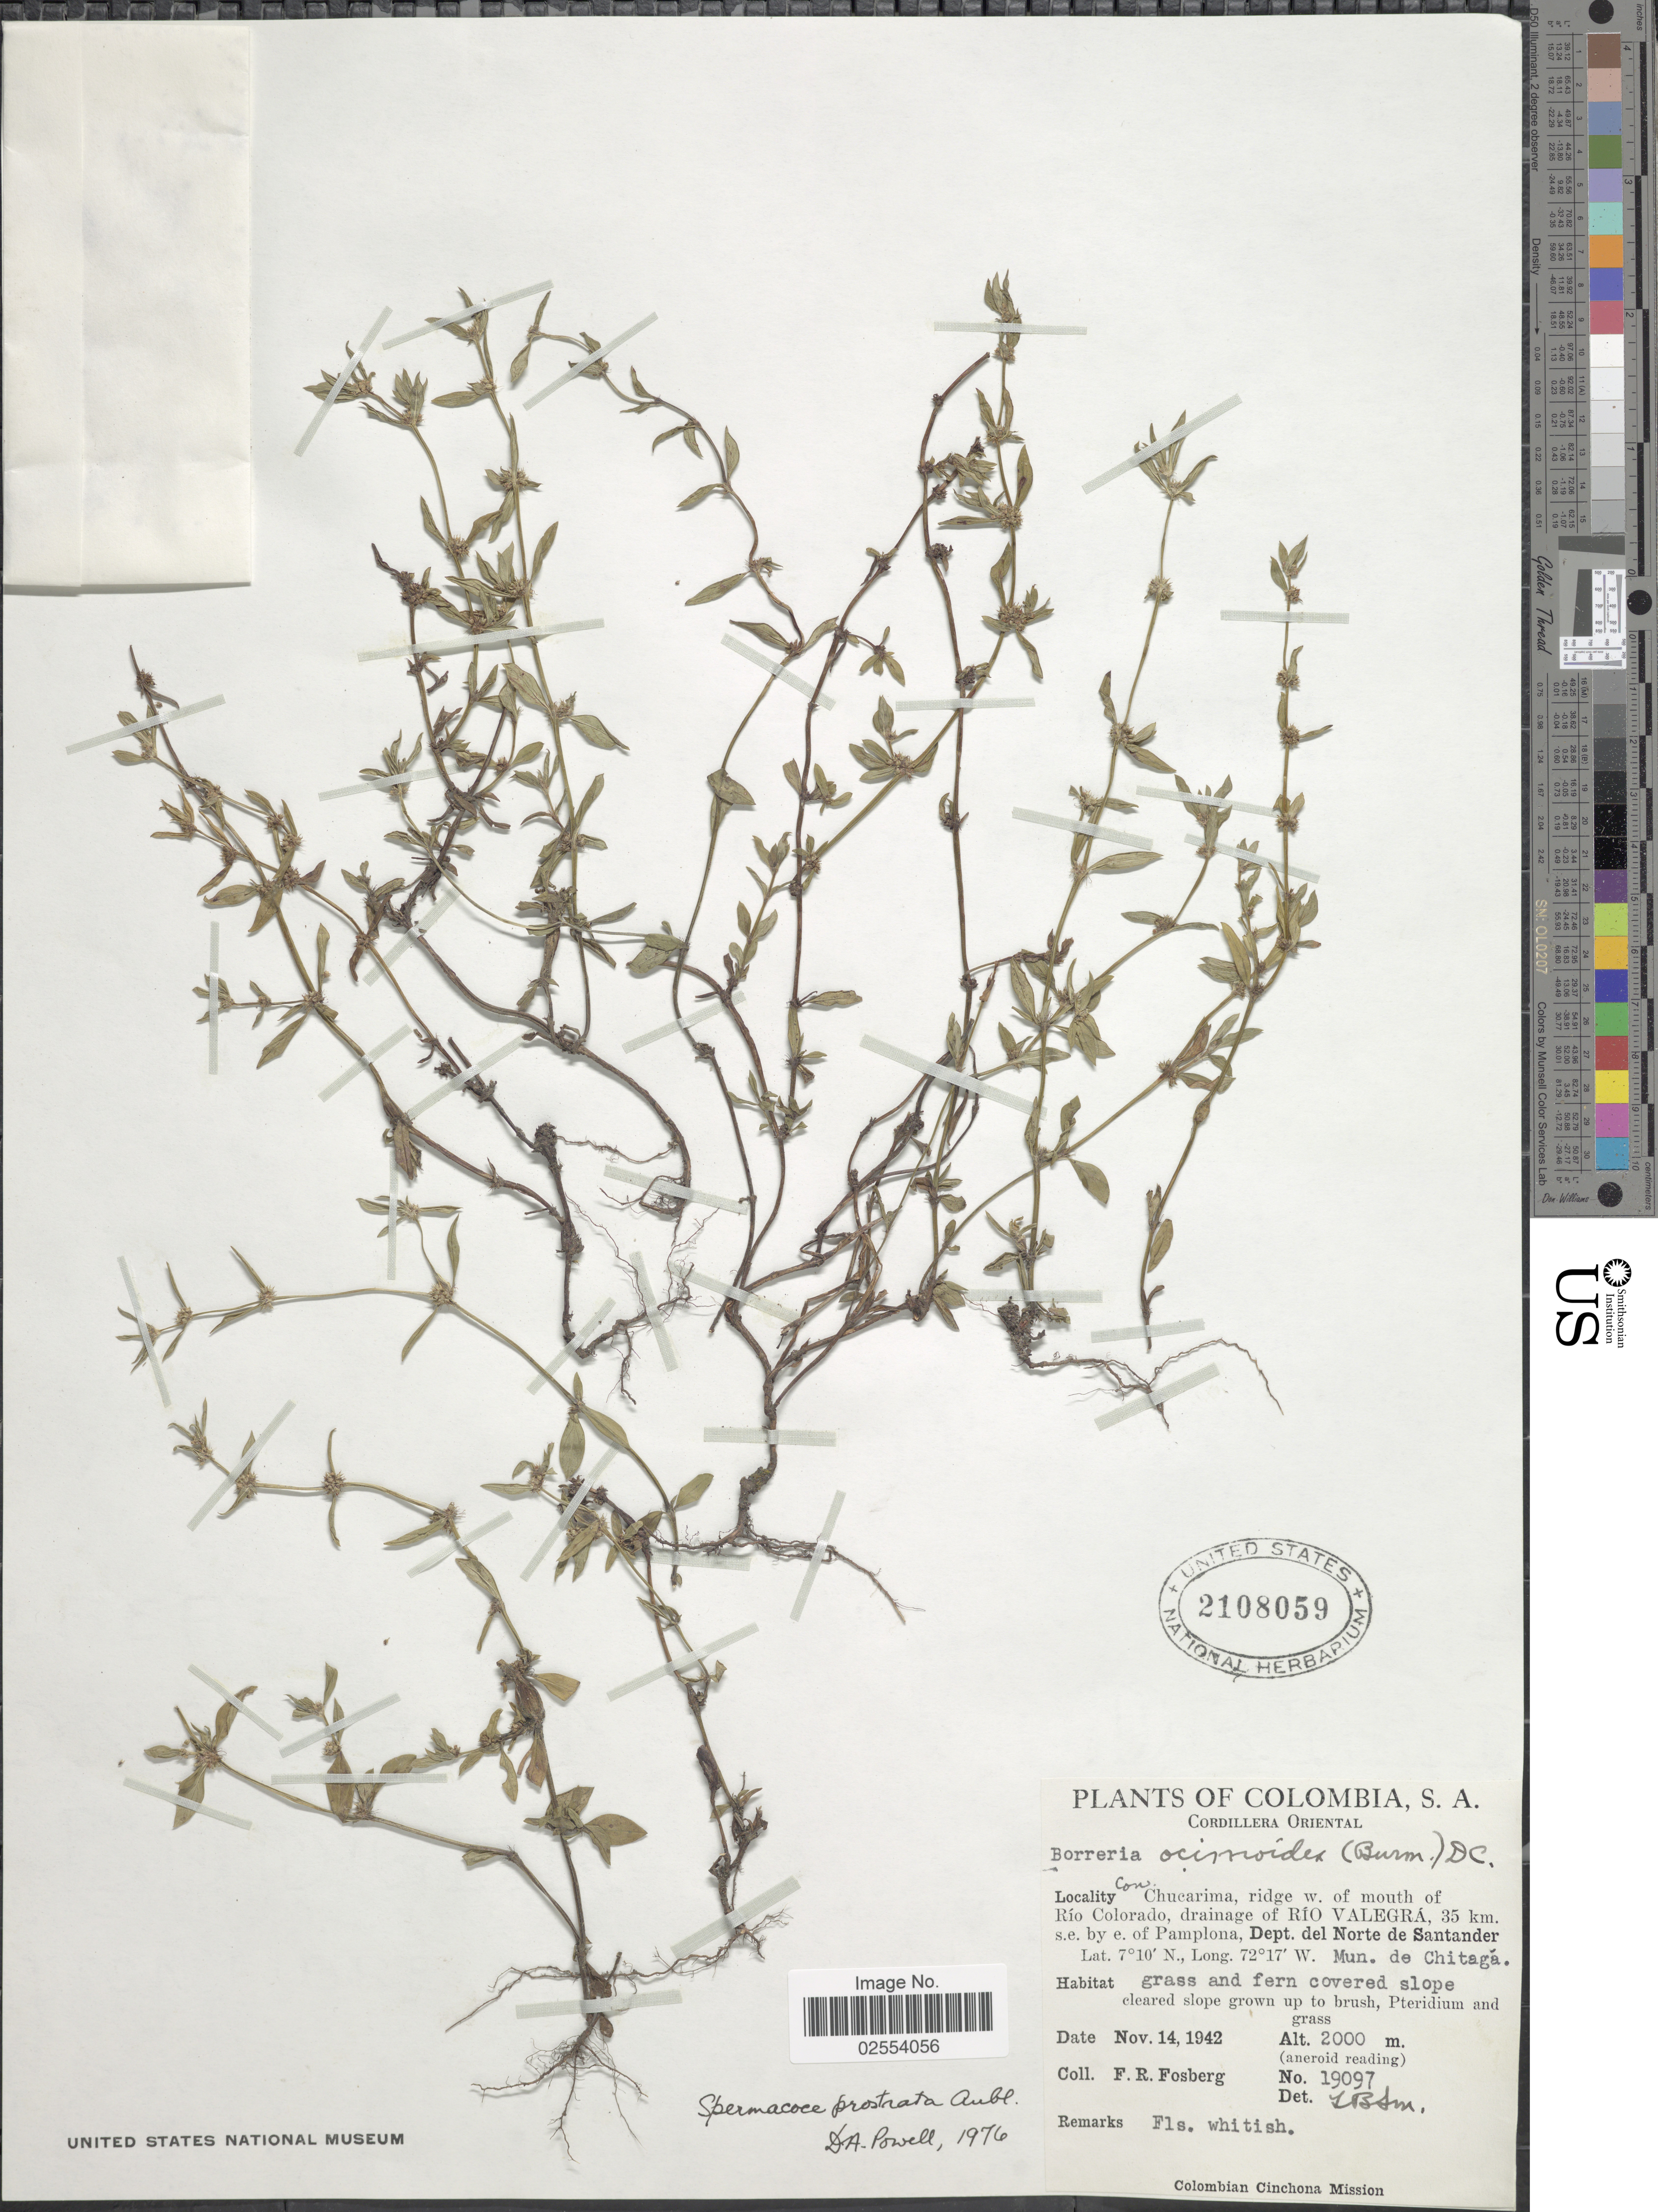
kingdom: Plantae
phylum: Tracheophyta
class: Magnoliopsida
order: Gentianales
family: Rubiaceae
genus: Spermacoce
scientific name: Spermacoce prostrata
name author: Aubl.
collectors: F. R. Fosberg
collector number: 19097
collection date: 1942-11-14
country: Colombia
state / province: Norte de Santander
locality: Cordillera Oriental, Con. Chucarima, ridge w. of mouth of Río Colorado, drainage of Río Valegrá, 35 km s.e. by e. of Pamplona, Dept. del Norte de Santander, Mun de Chitagá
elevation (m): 2000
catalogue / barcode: US 2108059